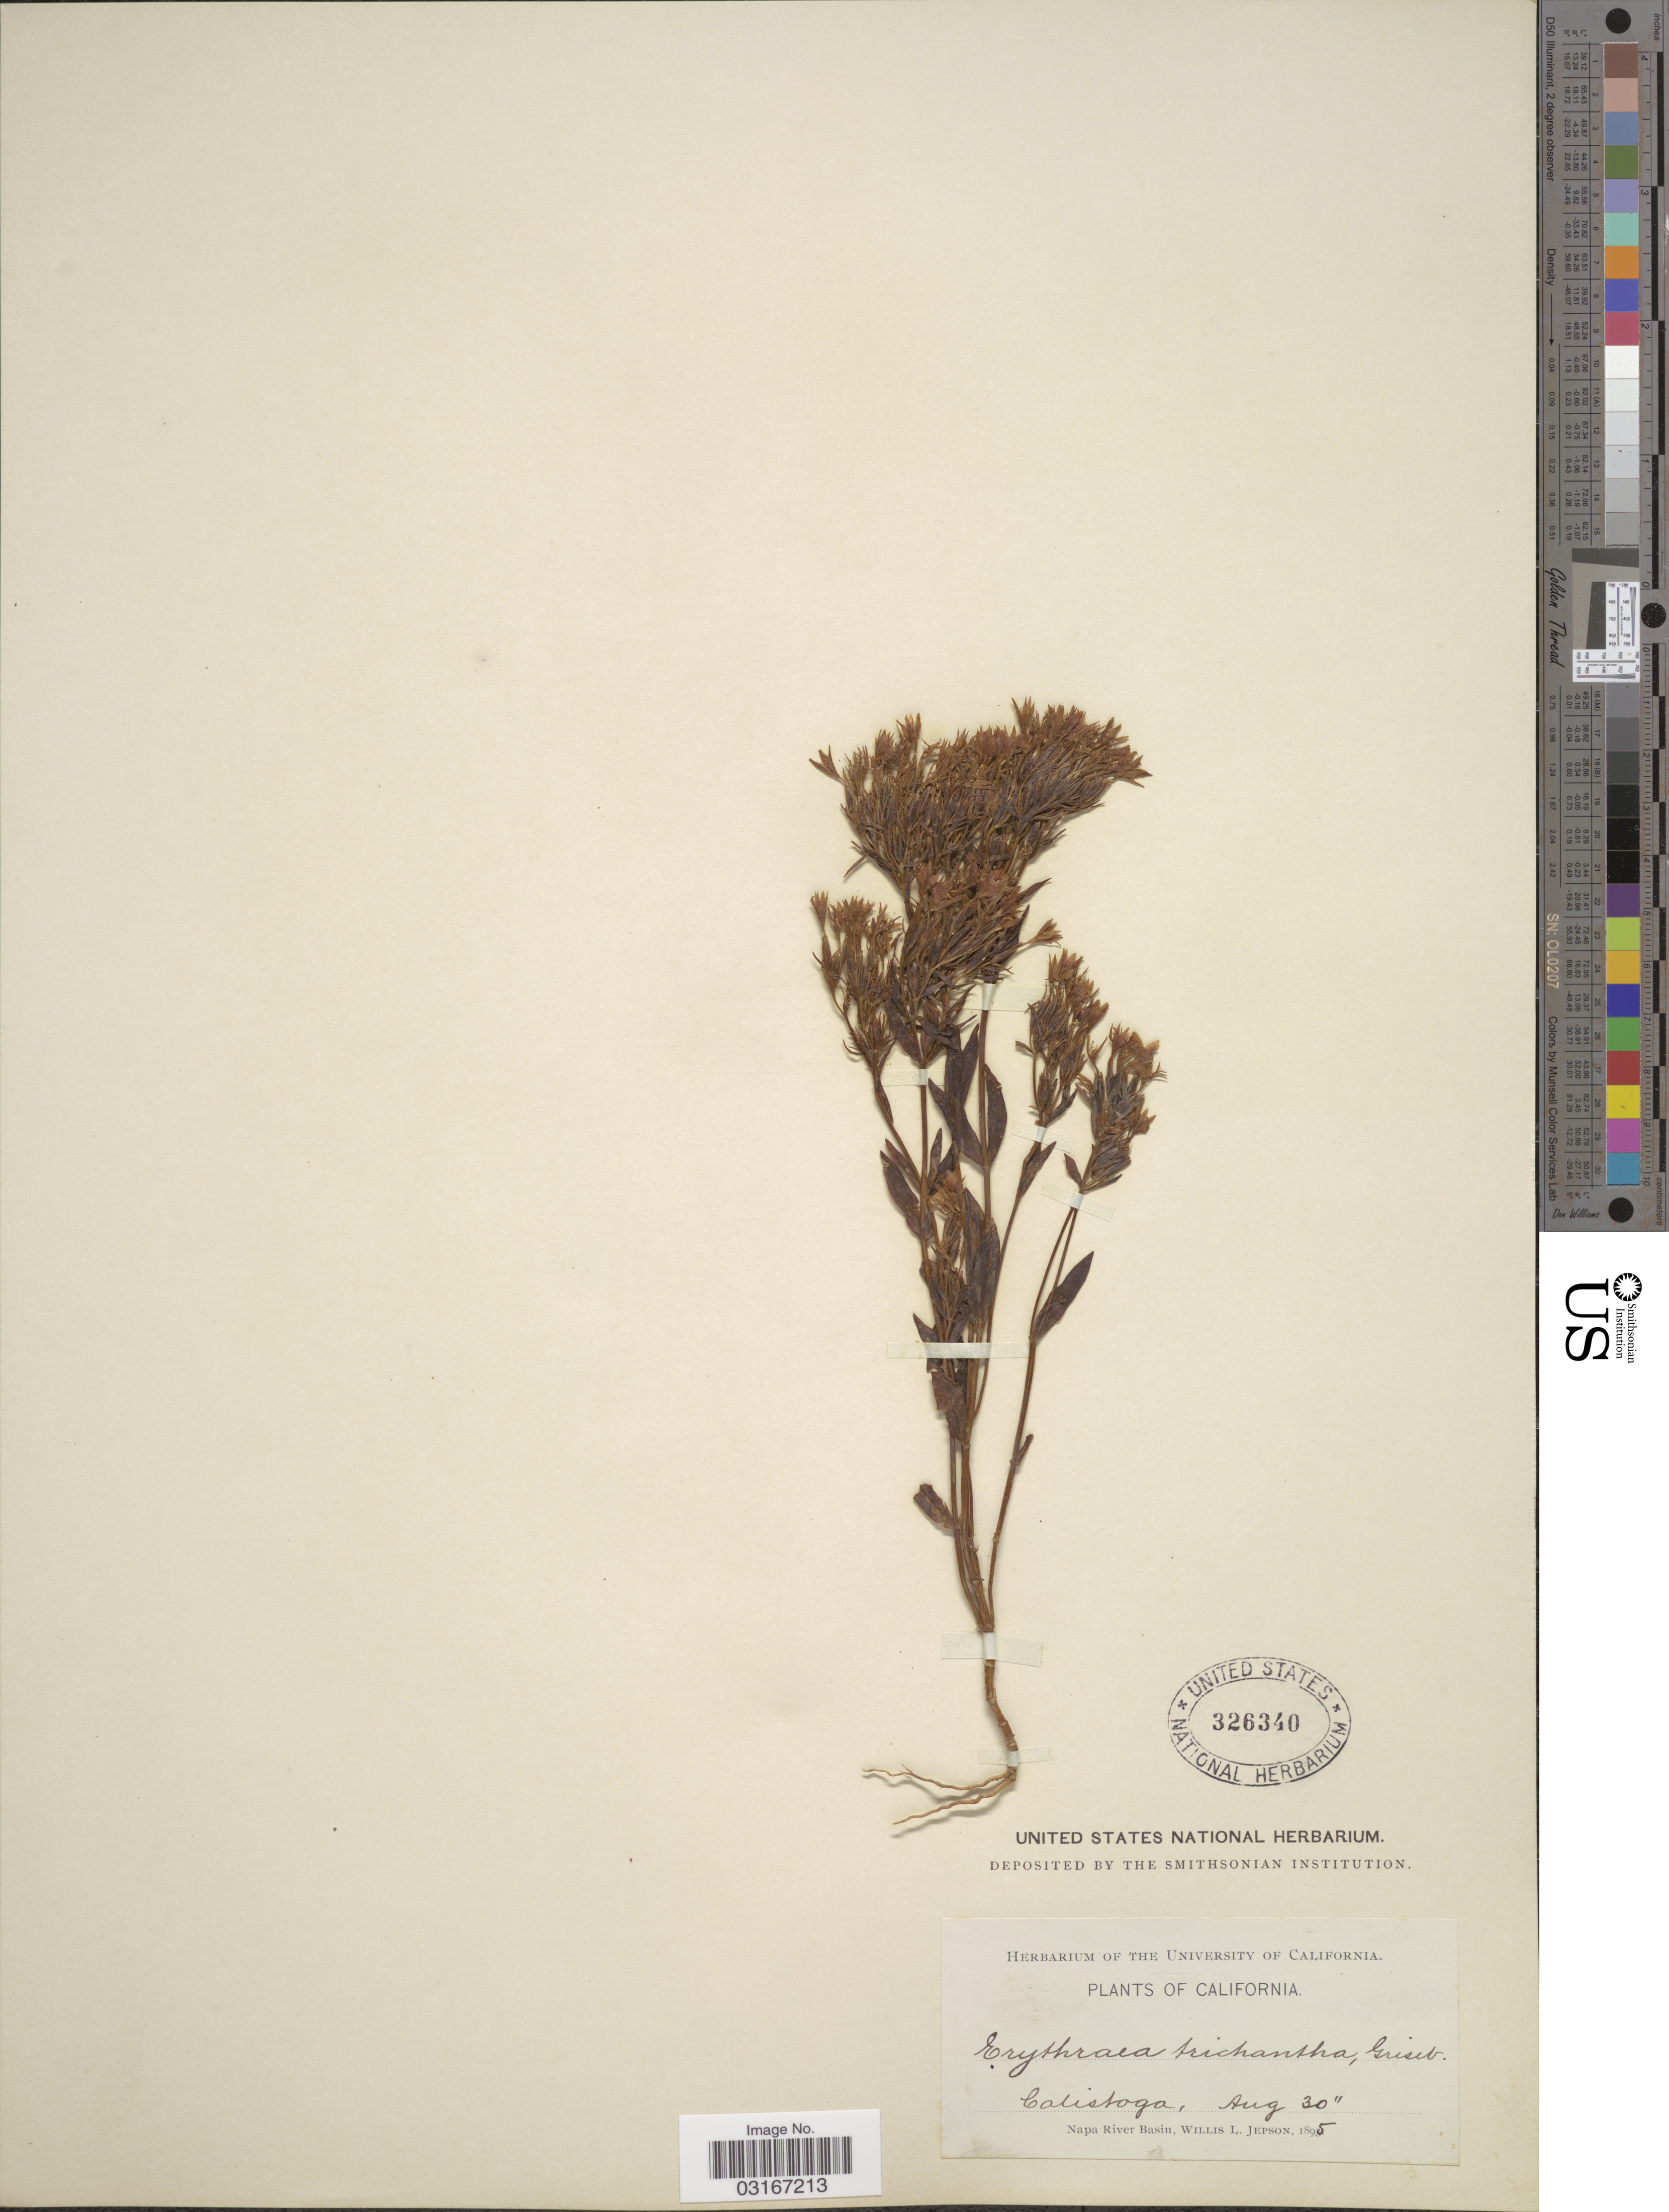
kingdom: Plantae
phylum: Tracheophyta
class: Magnoliopsida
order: Gentianales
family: Gentianaceae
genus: Centaurium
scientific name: Centaurium trichanthum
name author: (Griseb.) B.L. Rob.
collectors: W. L. Jepson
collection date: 1895-08-30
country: United States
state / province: California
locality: Calistoga. Napa River Basin.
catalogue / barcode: US 326340